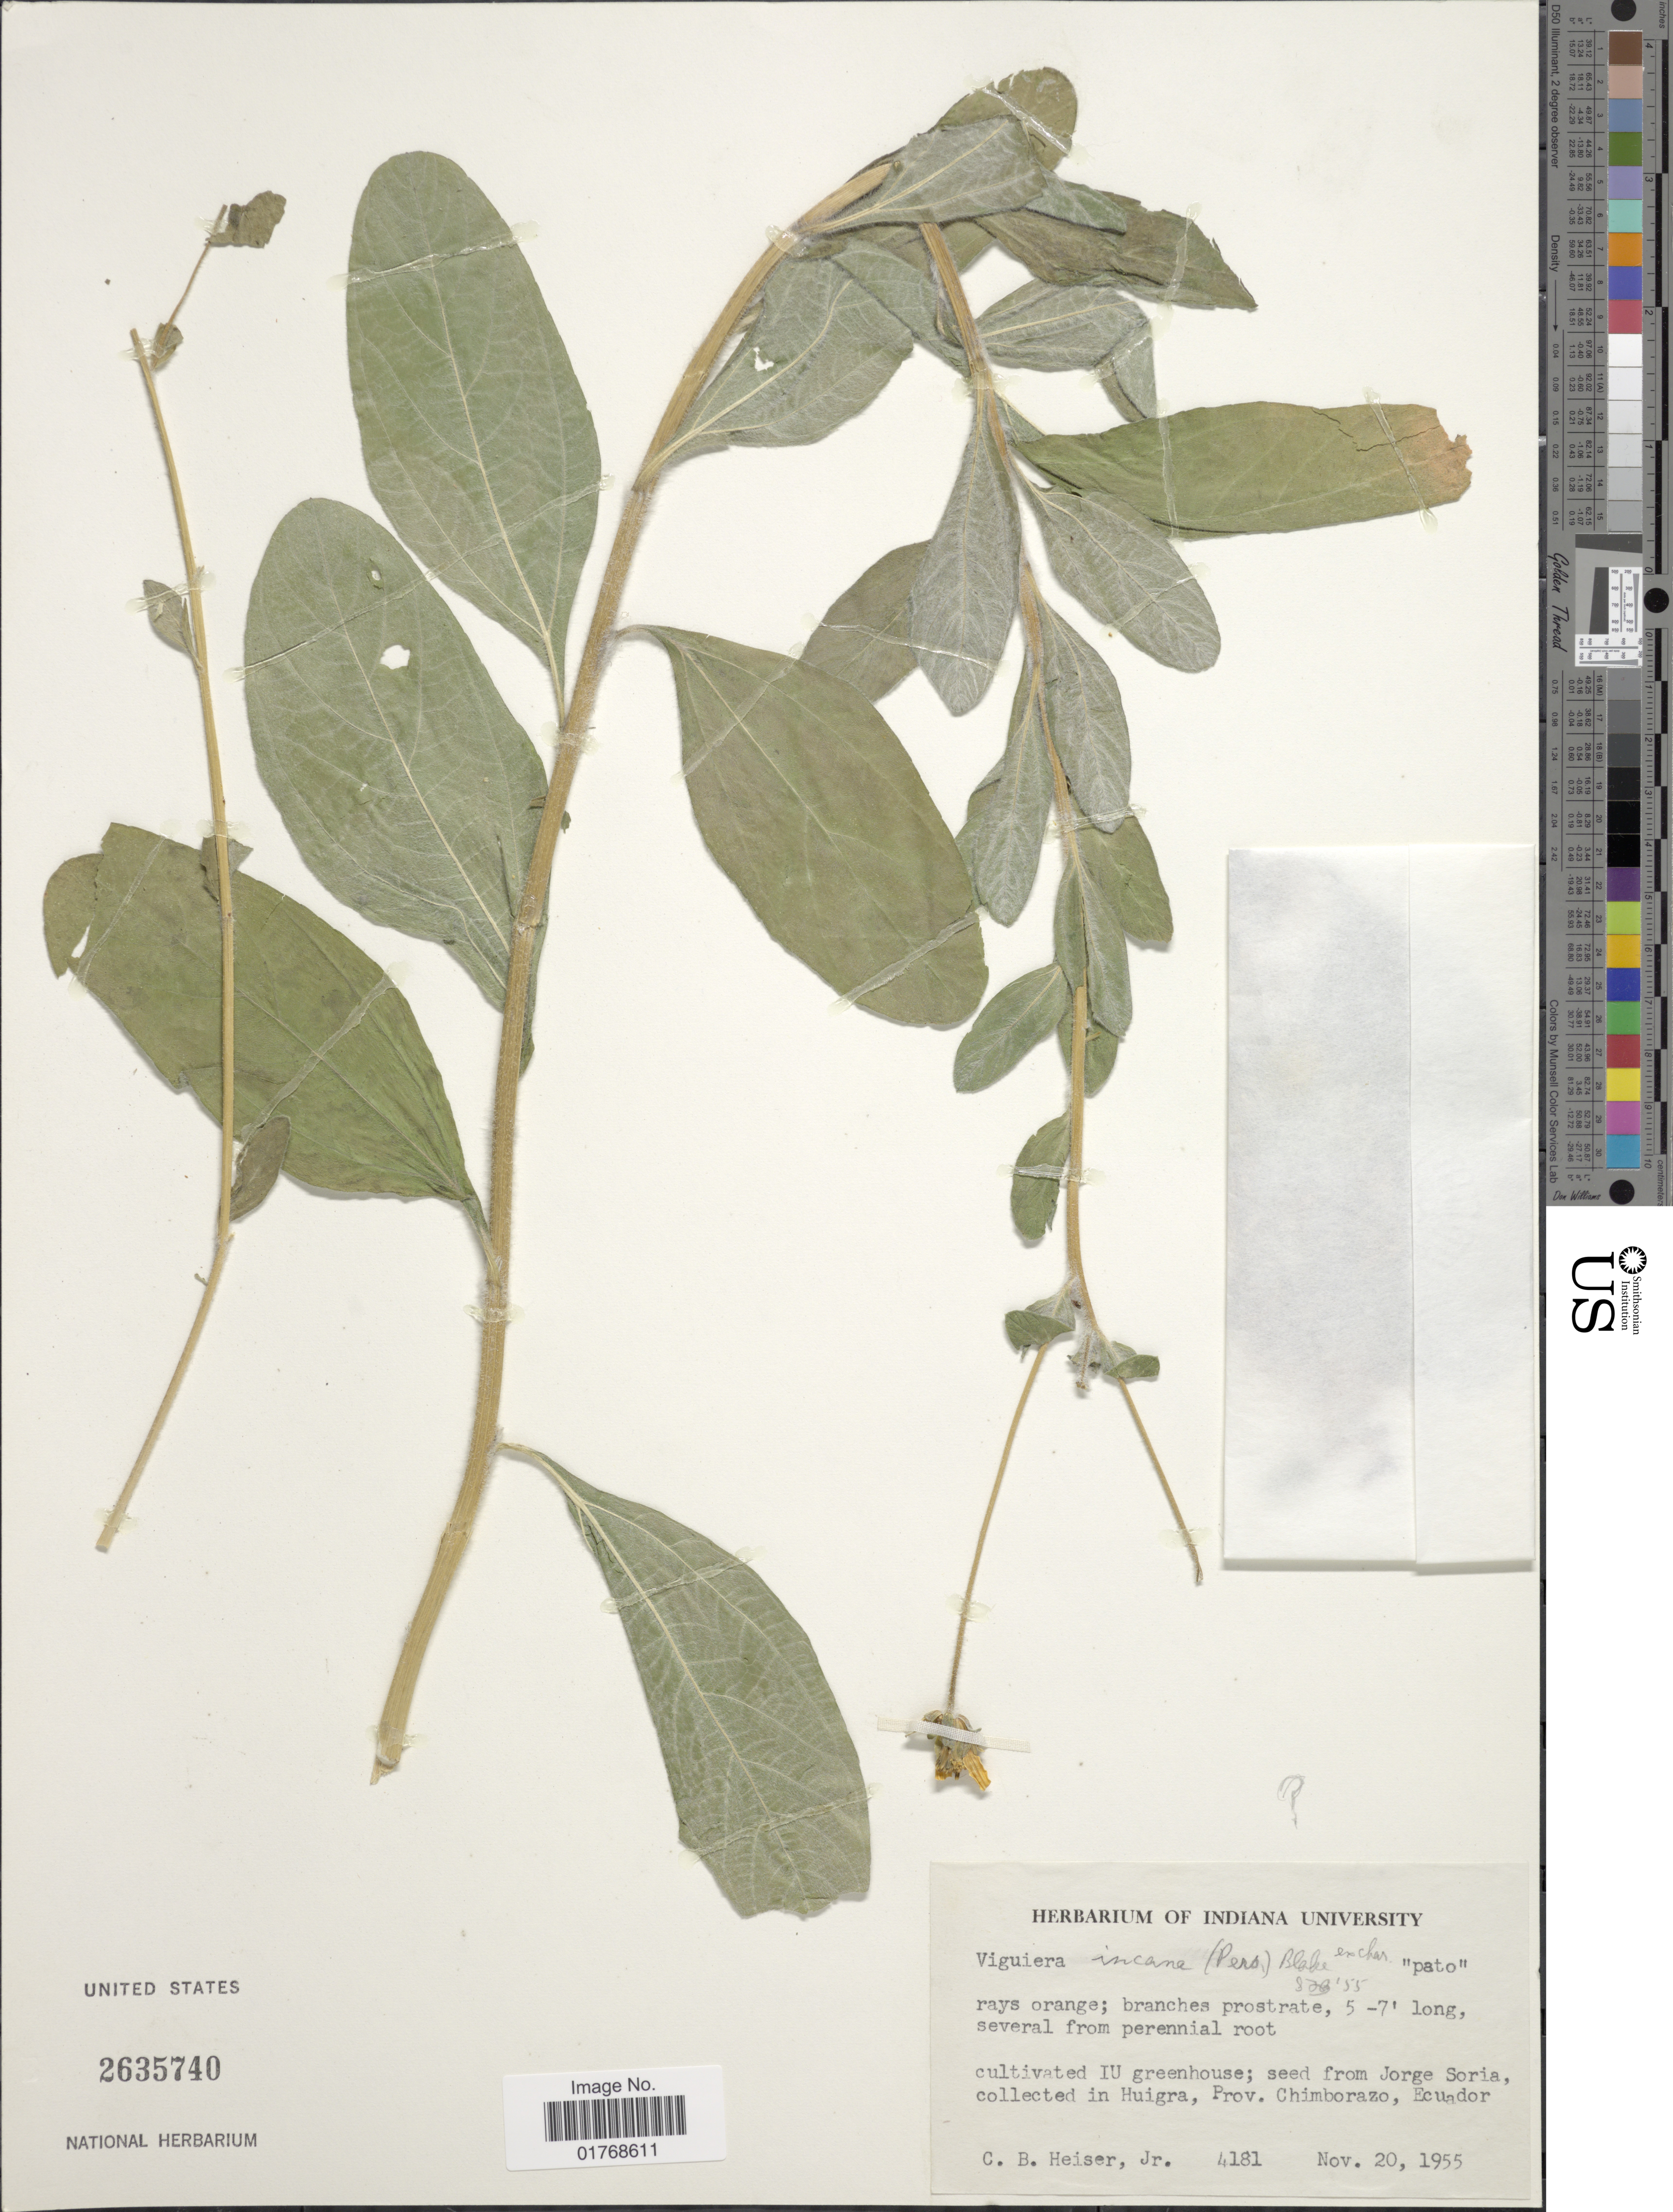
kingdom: Plantae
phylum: Tracheophyta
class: Magnoliopsida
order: Asterales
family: Asteraceae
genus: Viguiera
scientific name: Viguiera incana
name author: (Pers.) S.F. Blake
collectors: C. B. Heiser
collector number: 4181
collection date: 1955-11-20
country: Ecuador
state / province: Chimborazo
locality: Cultivated IU greenhouse; seed from Jorge Soria, collected in Huigra, Prov. Chimborazo, Ecuador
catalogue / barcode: US 2635740